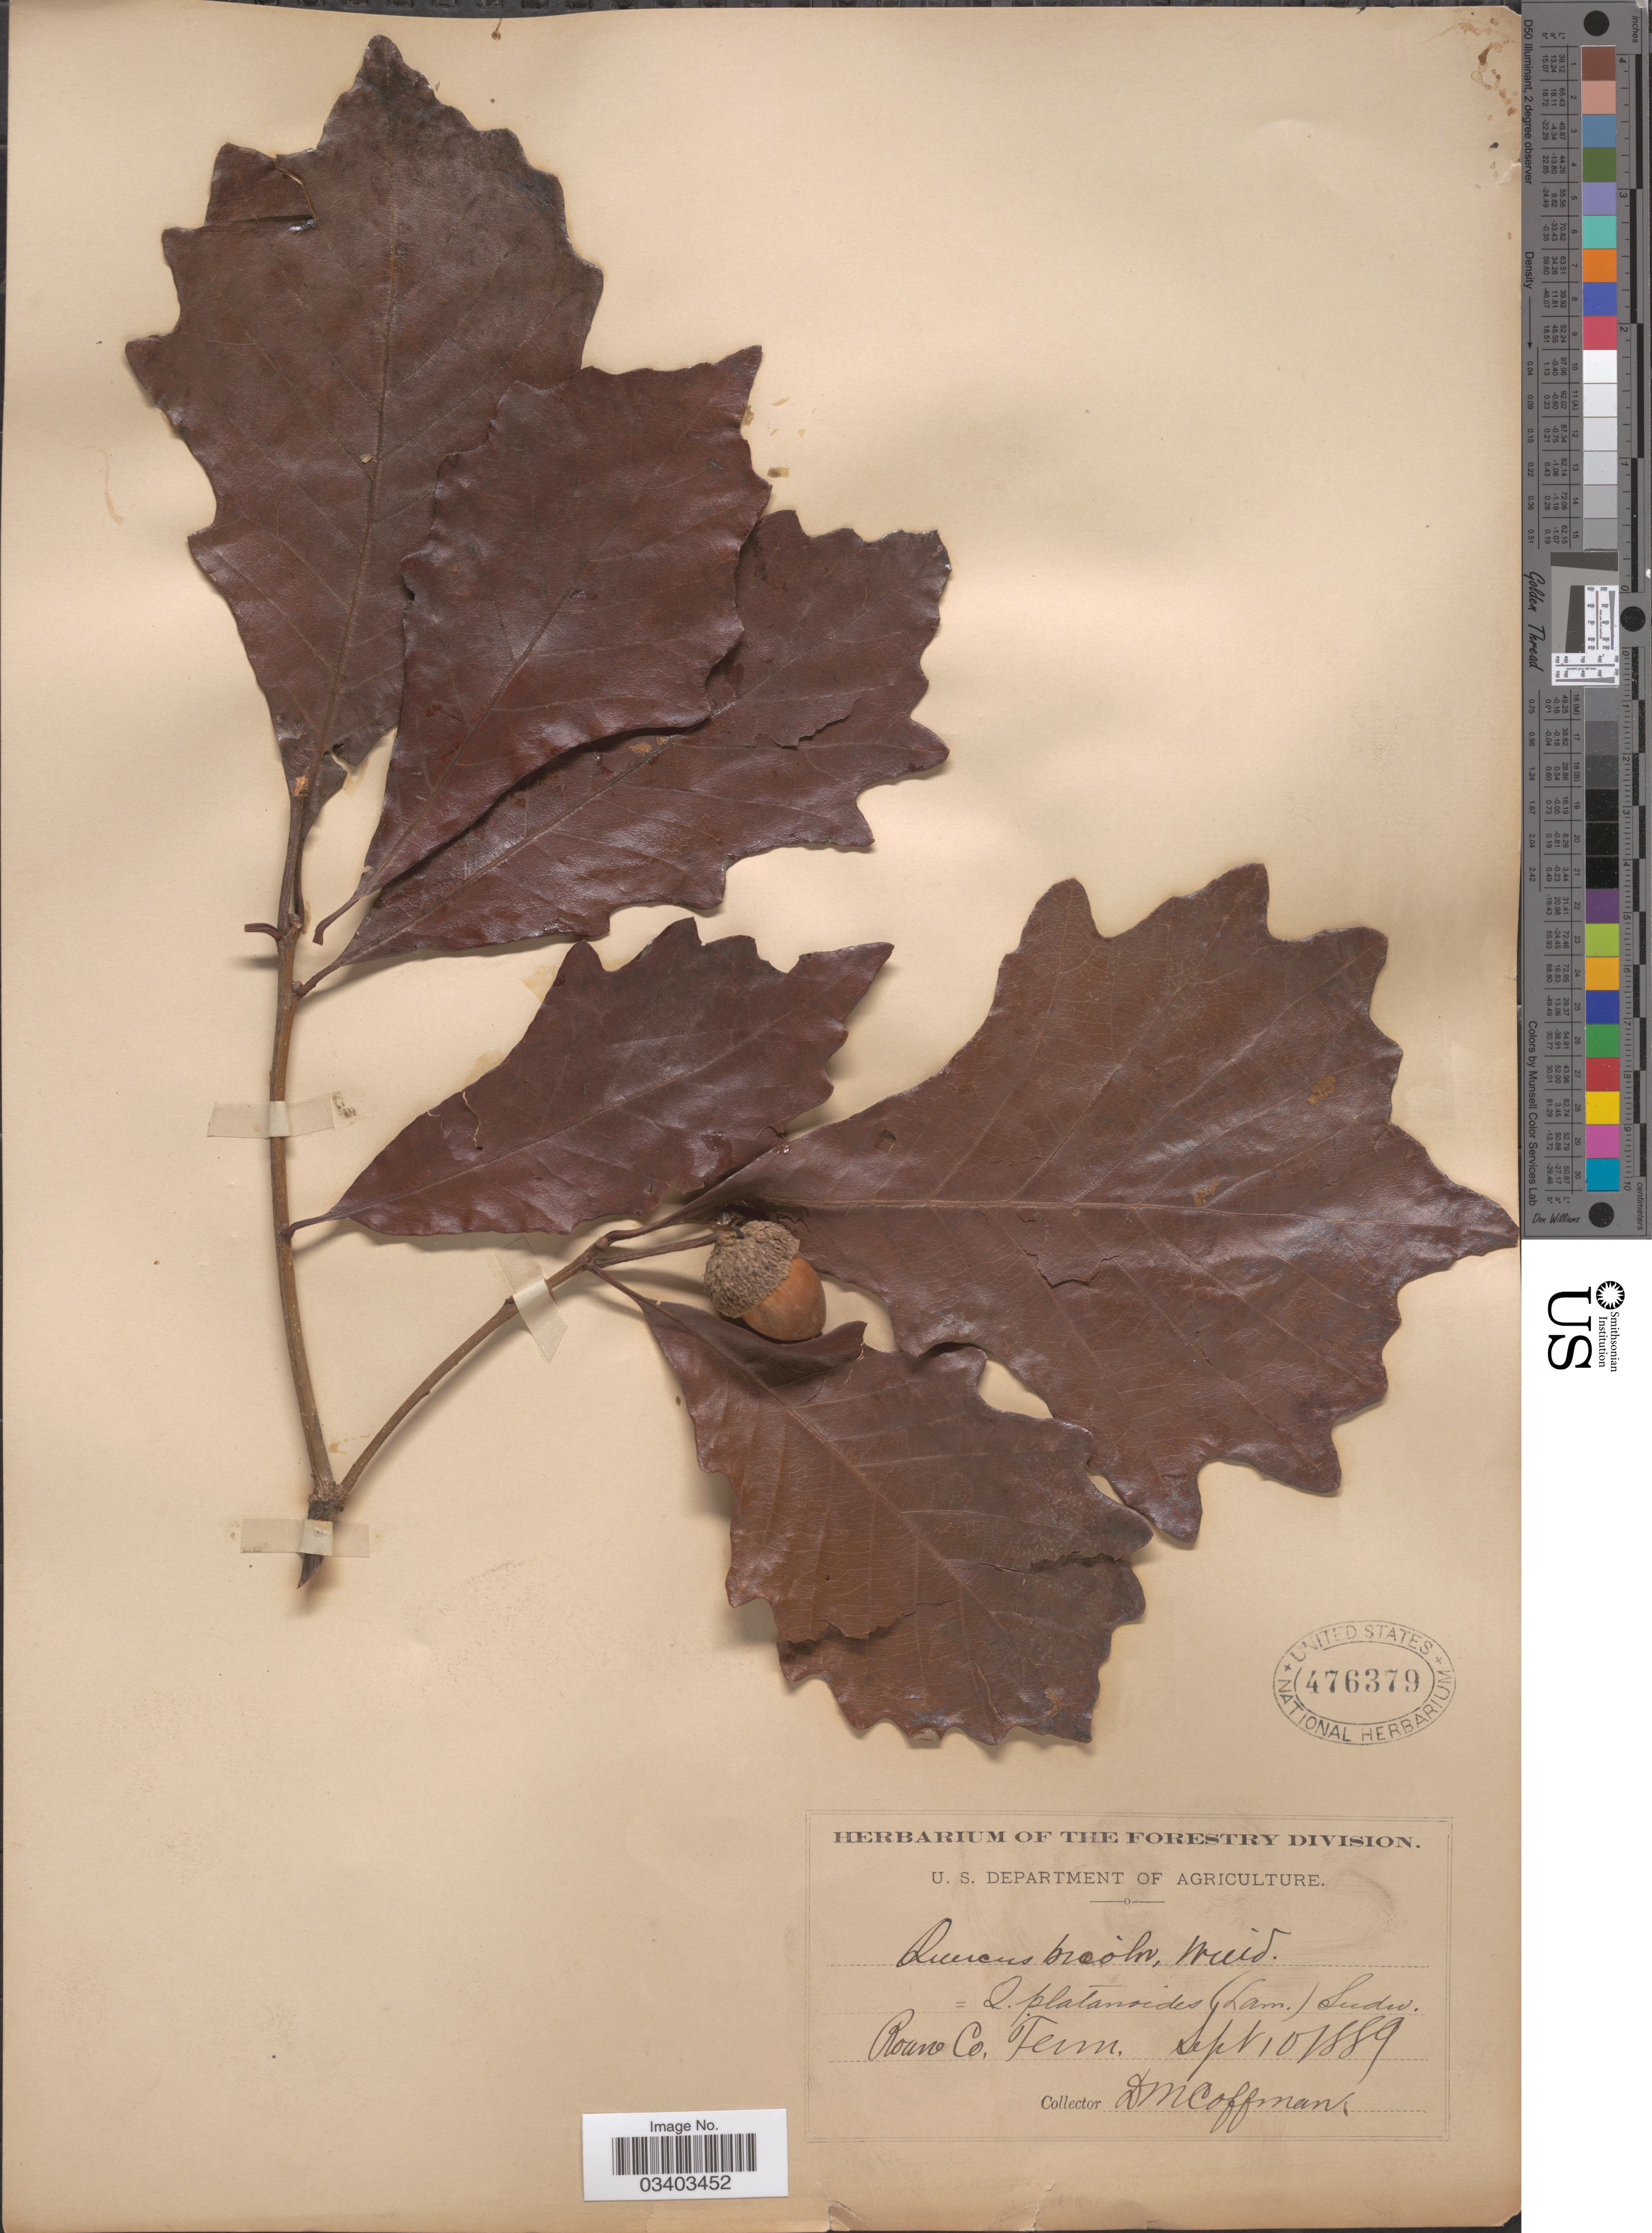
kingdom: Plantae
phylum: Tracheophyta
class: Magnoliopsida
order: Fagales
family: Fagaceae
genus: Quercus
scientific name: Quercus bicolor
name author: Willd.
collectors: D. M. Coffman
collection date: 1889-09-10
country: United States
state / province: Tennessee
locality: Roane Co.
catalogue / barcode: US 476379